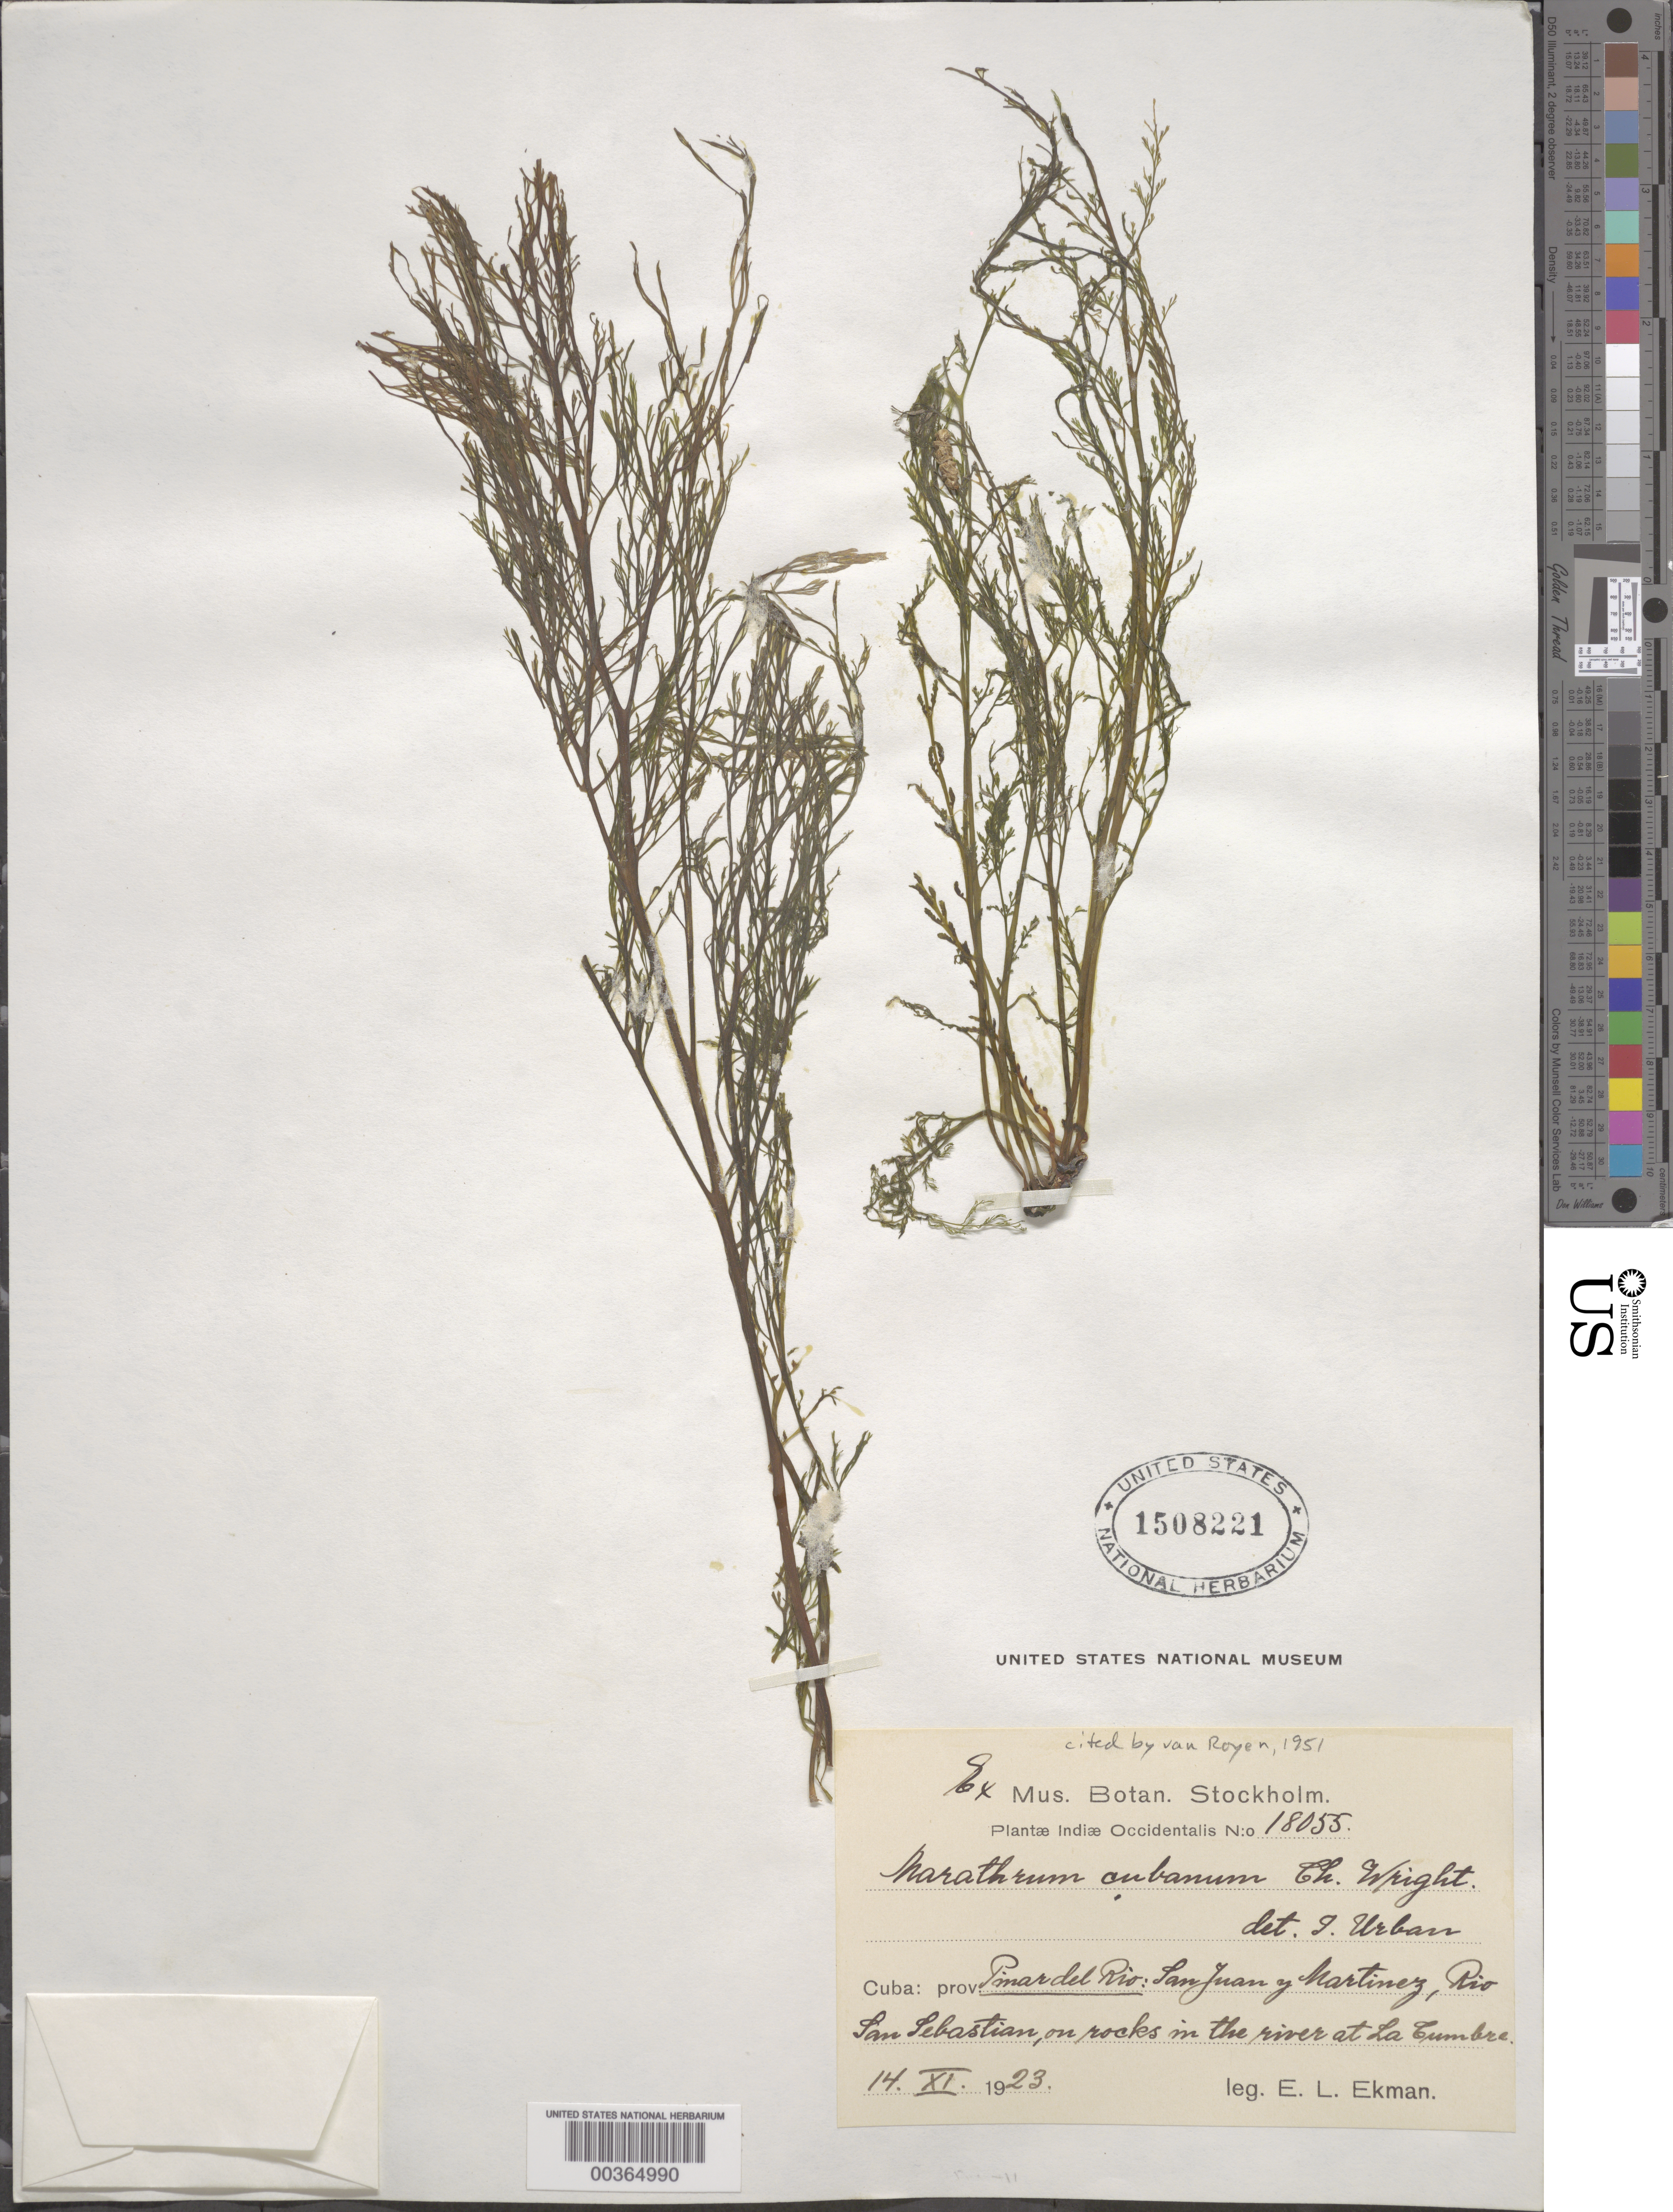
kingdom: Plantae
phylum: Tracheophyta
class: Magnoliopsida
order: Malpighiales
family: Podostemaceae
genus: Marathrum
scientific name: Marathrum cubanum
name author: C. Wright in Sauvalle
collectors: E. L. Ekman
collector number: Pl. Ind. Occ. No. 18055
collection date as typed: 14 Nov 1923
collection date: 1923-11-14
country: Cuba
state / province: Pinar del Río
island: Greater Antilles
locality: San juan y martinez, rio san sebastian, at la cumbre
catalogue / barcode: US 1508221